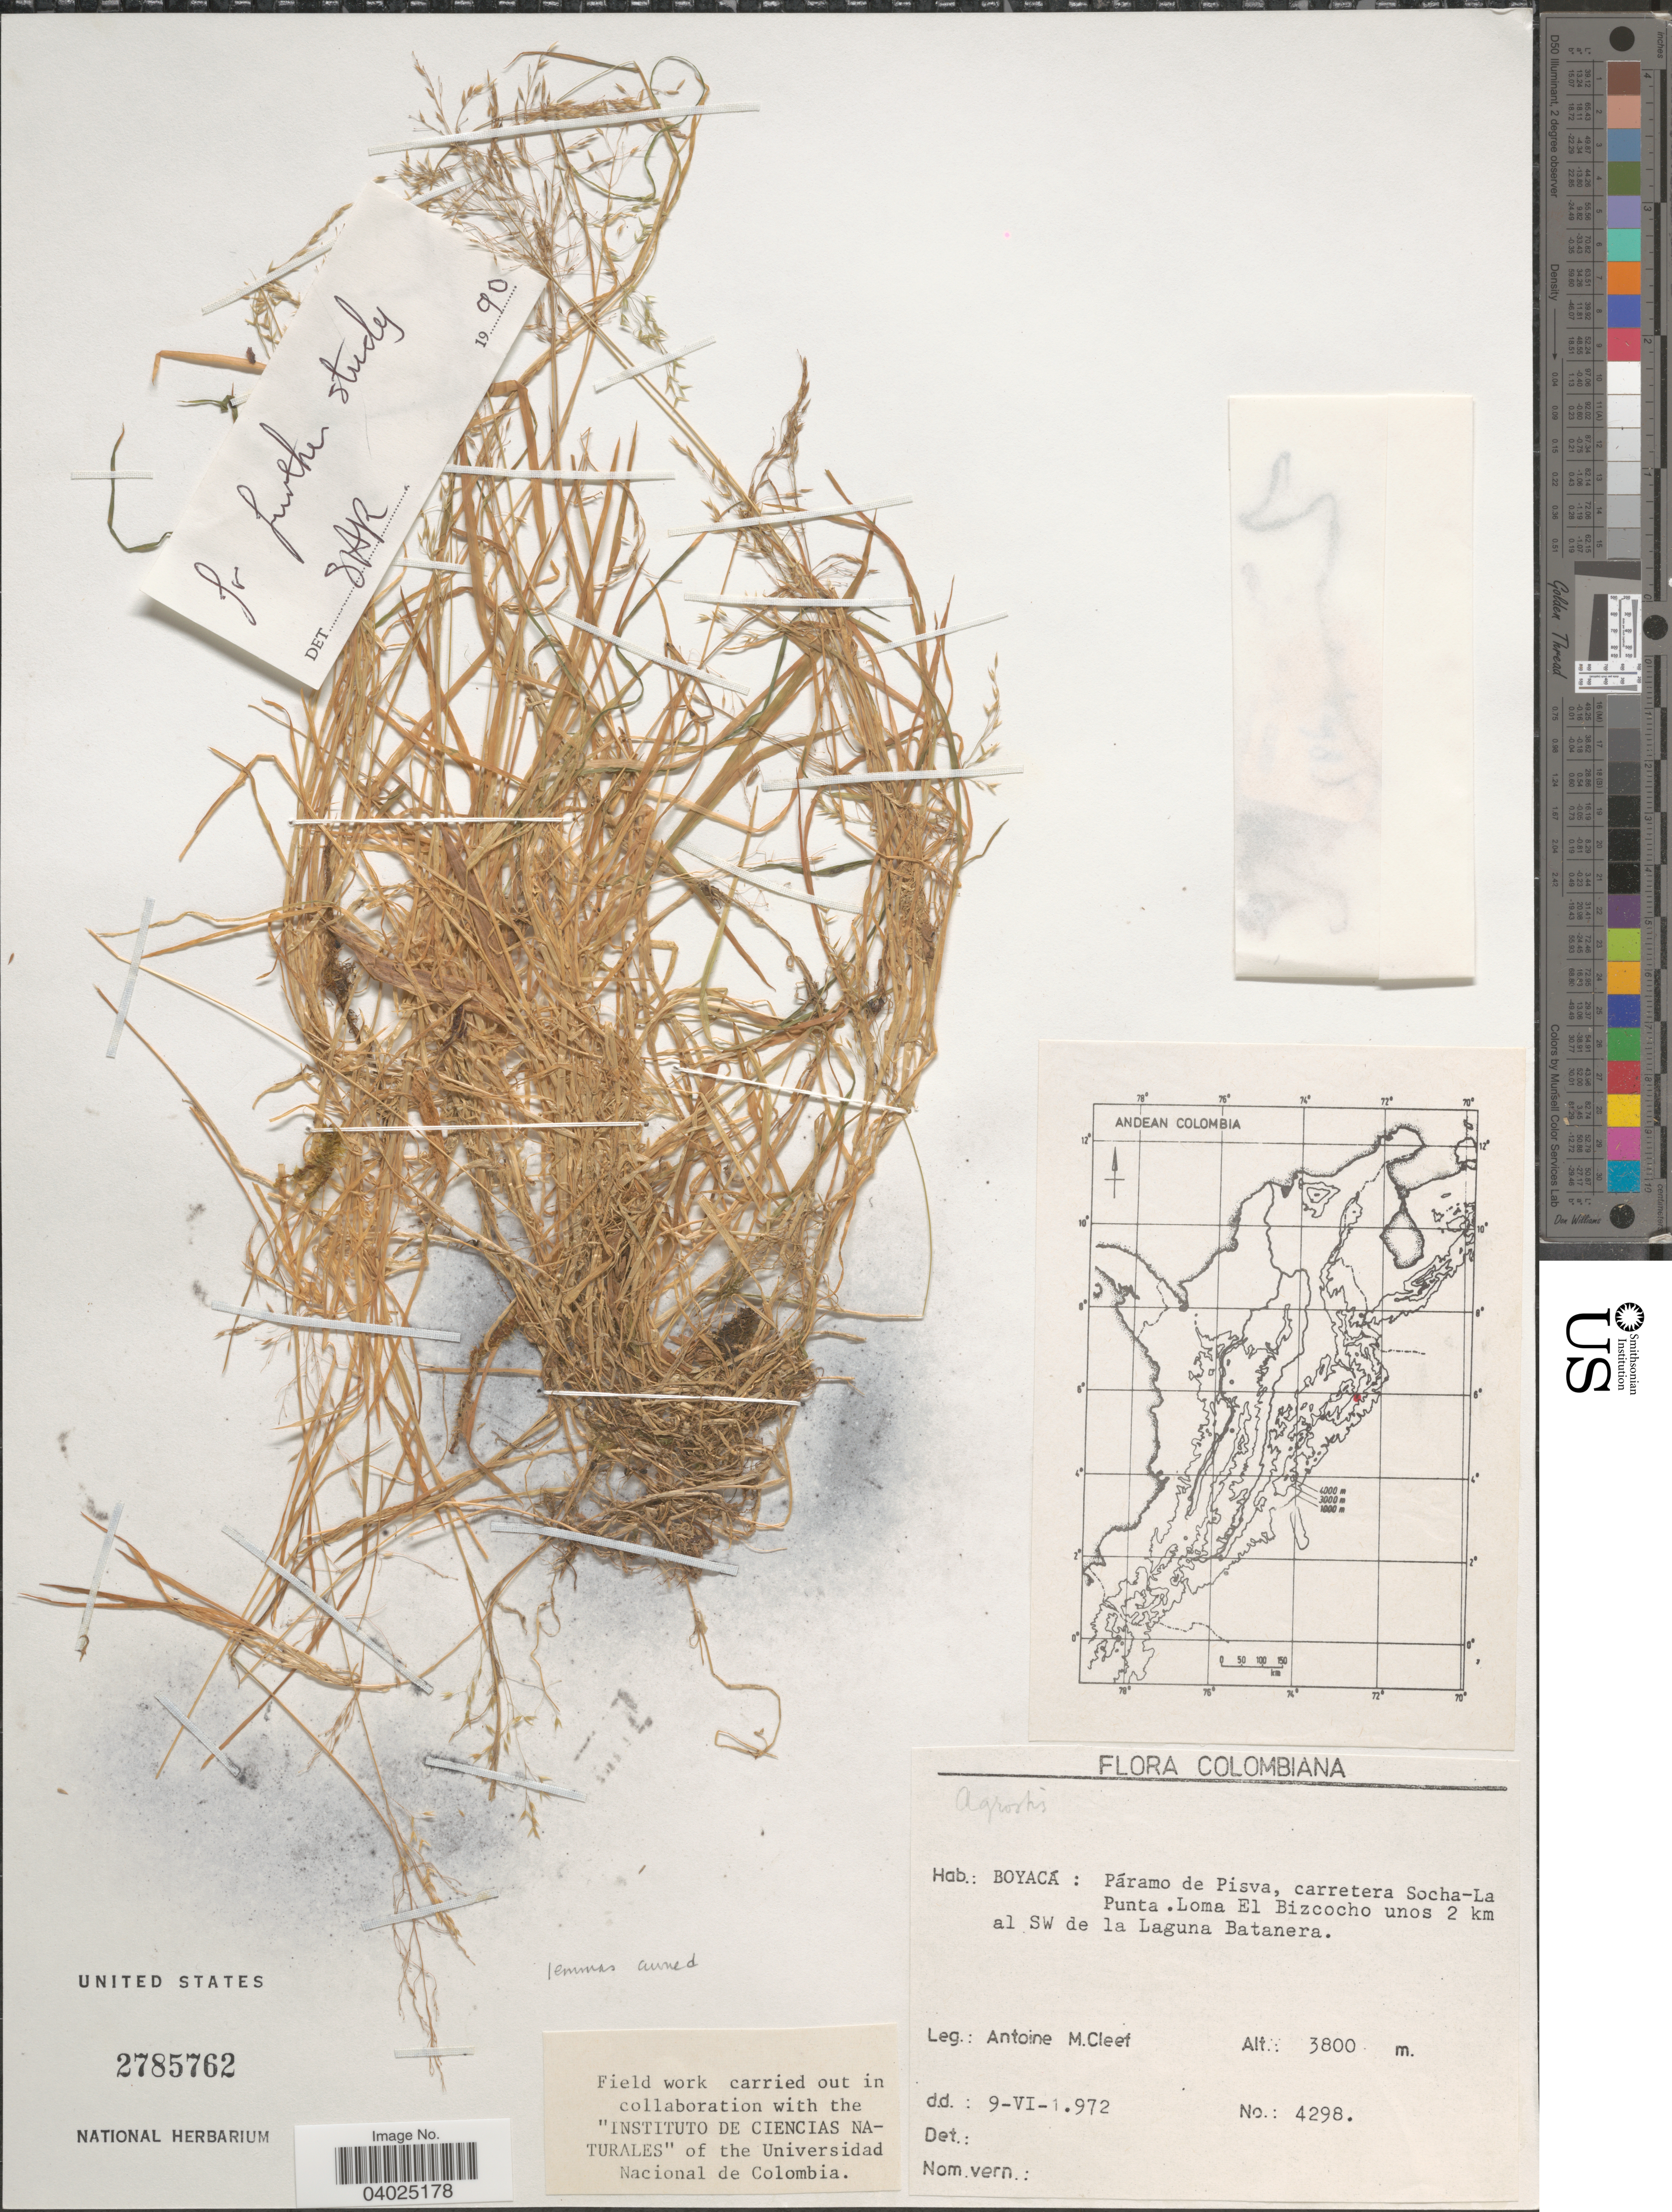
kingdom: Plantae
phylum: Tracheophyta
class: Liliopsida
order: Poales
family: Poaceae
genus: Agrostis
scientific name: Agrostis sp.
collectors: A. M. Cleef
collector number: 4298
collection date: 1972-06-09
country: Colombia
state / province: Boyacá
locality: Páramo de Pisva, carretera Socha-La Punta. Loma El Bizcocho unos 2 km al SW de la Laguna Batanera.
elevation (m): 3800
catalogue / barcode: US 2785762